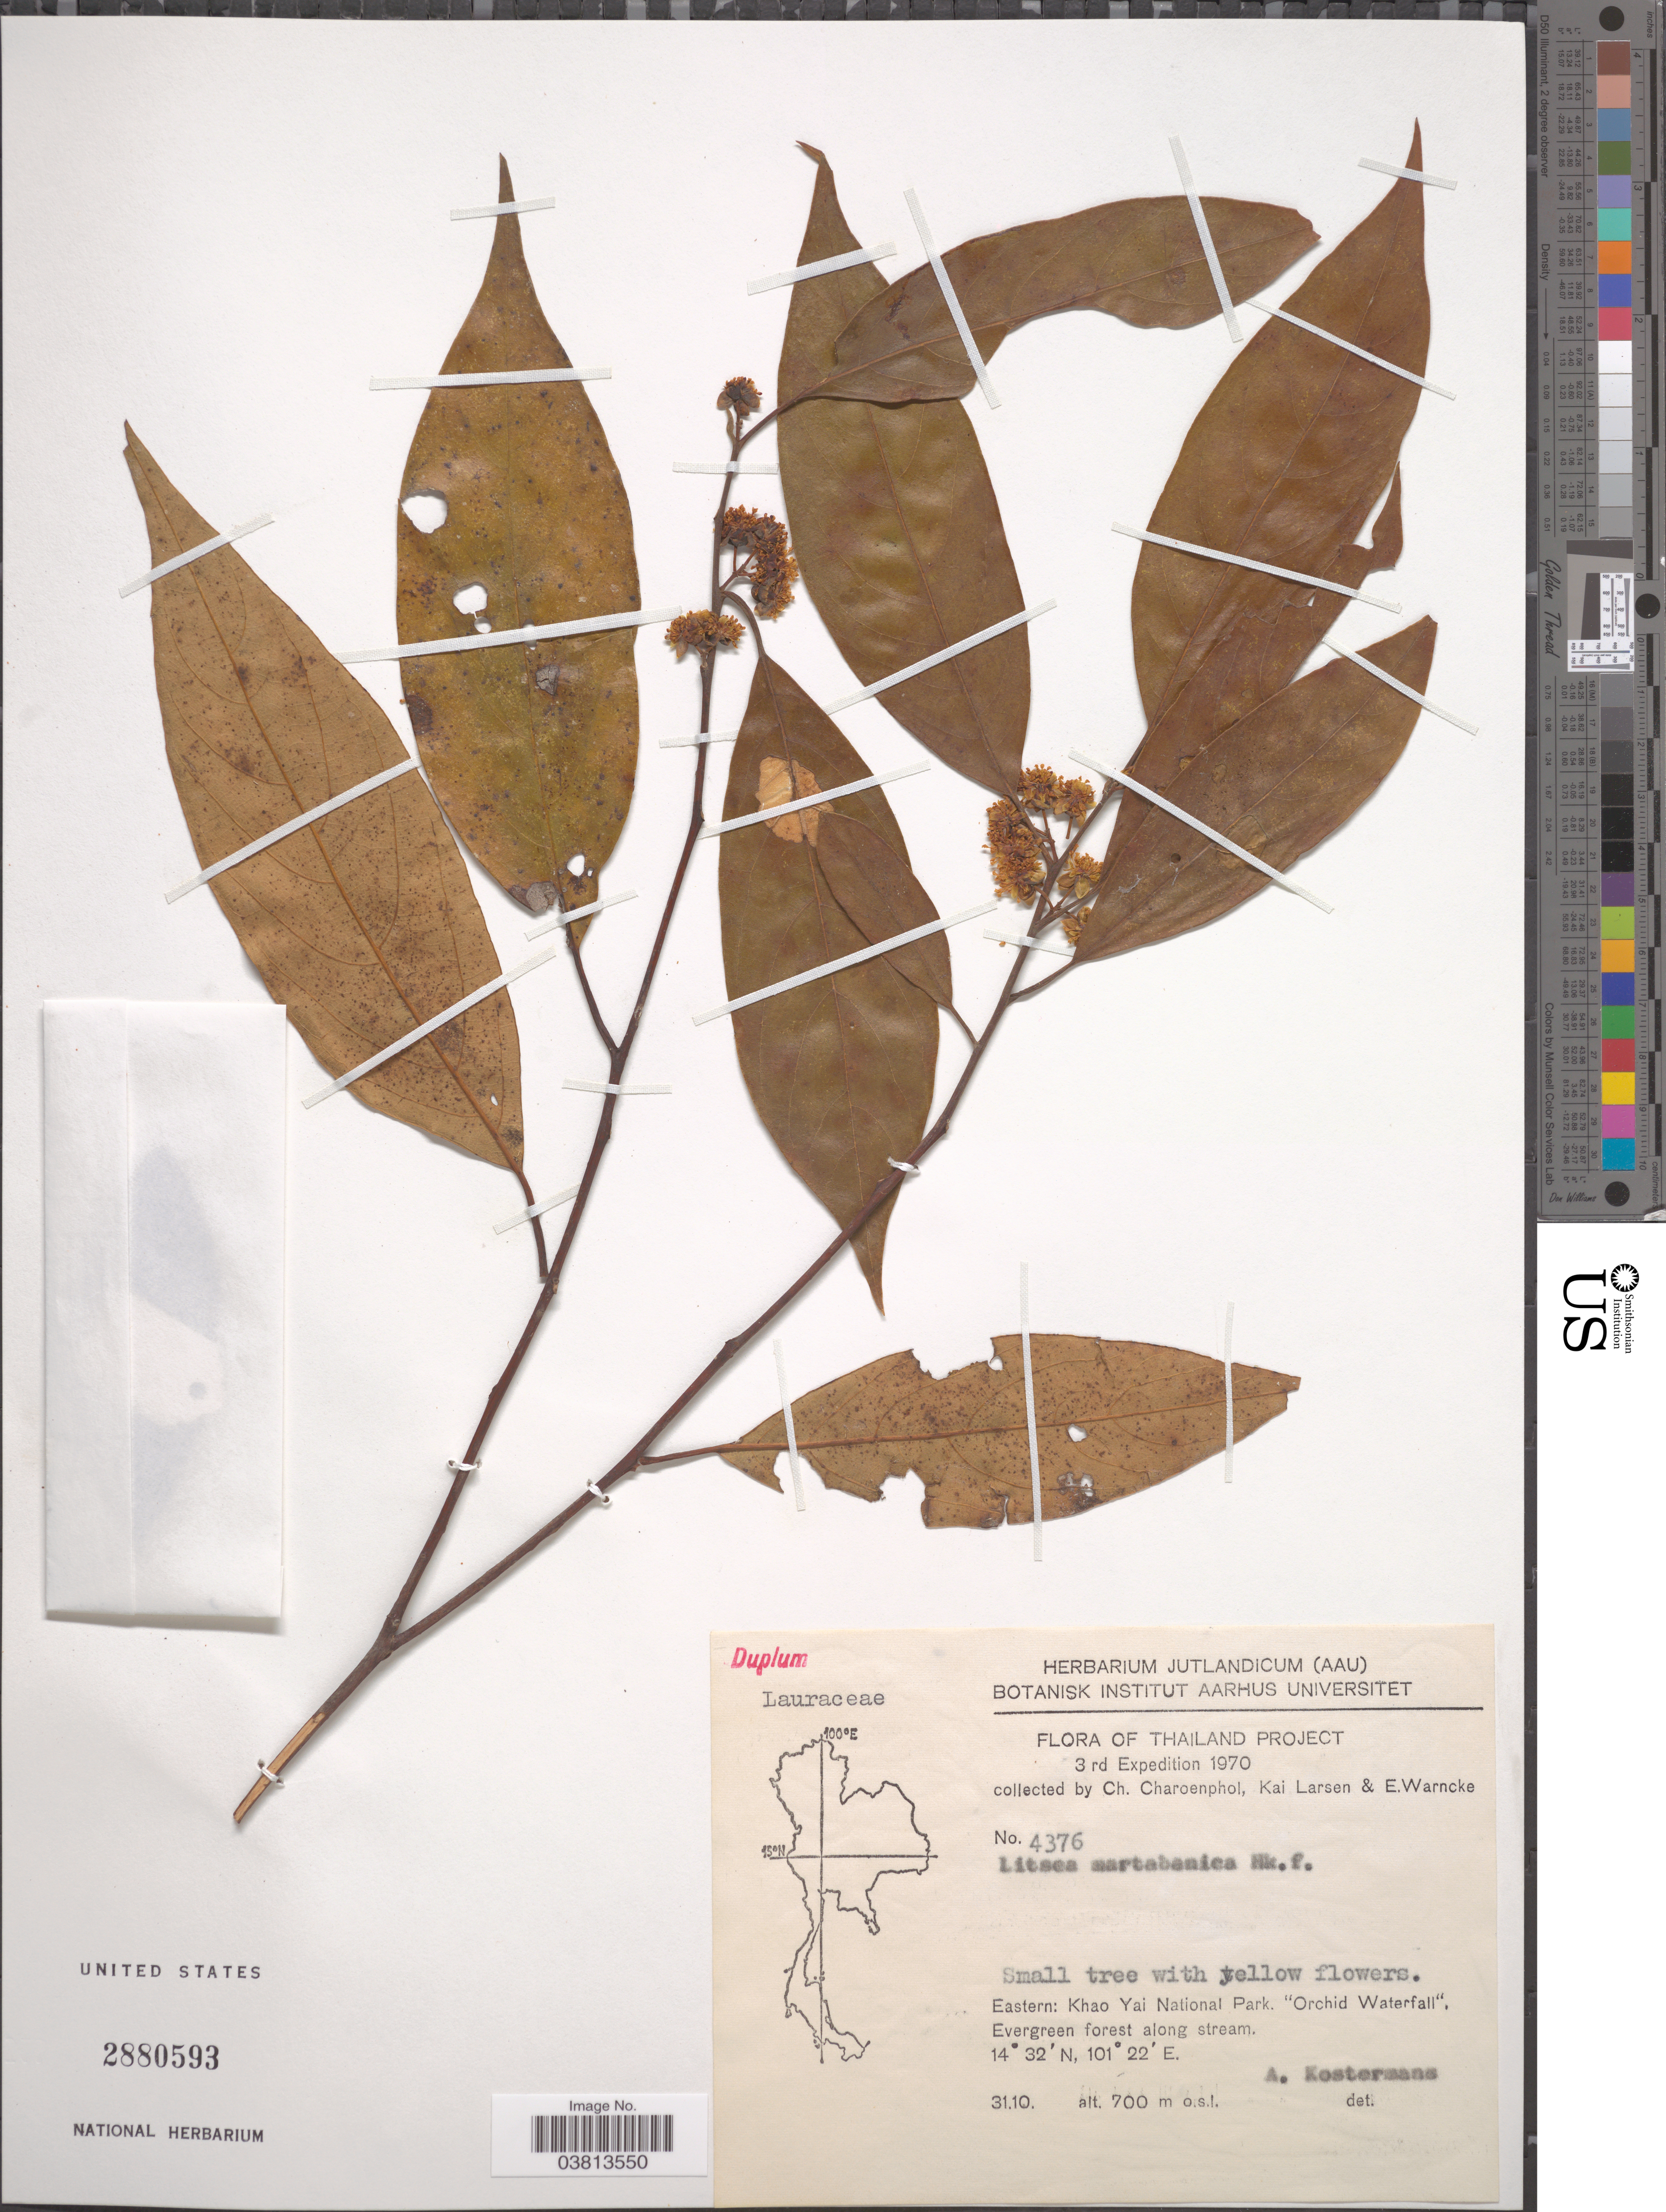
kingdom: Plantae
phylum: Tracheophyta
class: Magnoliopsida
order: Laurales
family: Lauraceae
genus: Litsea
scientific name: Litsea martabanica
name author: (Kurz) Hook. f.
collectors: C. Charoenphol, K. Larsen & E. Warncke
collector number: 4376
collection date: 1970-10-31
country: Thailand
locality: Eastern: Khao Yai National Park. "Orchid Waterfall". Along stream.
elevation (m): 700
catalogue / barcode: US 2880593